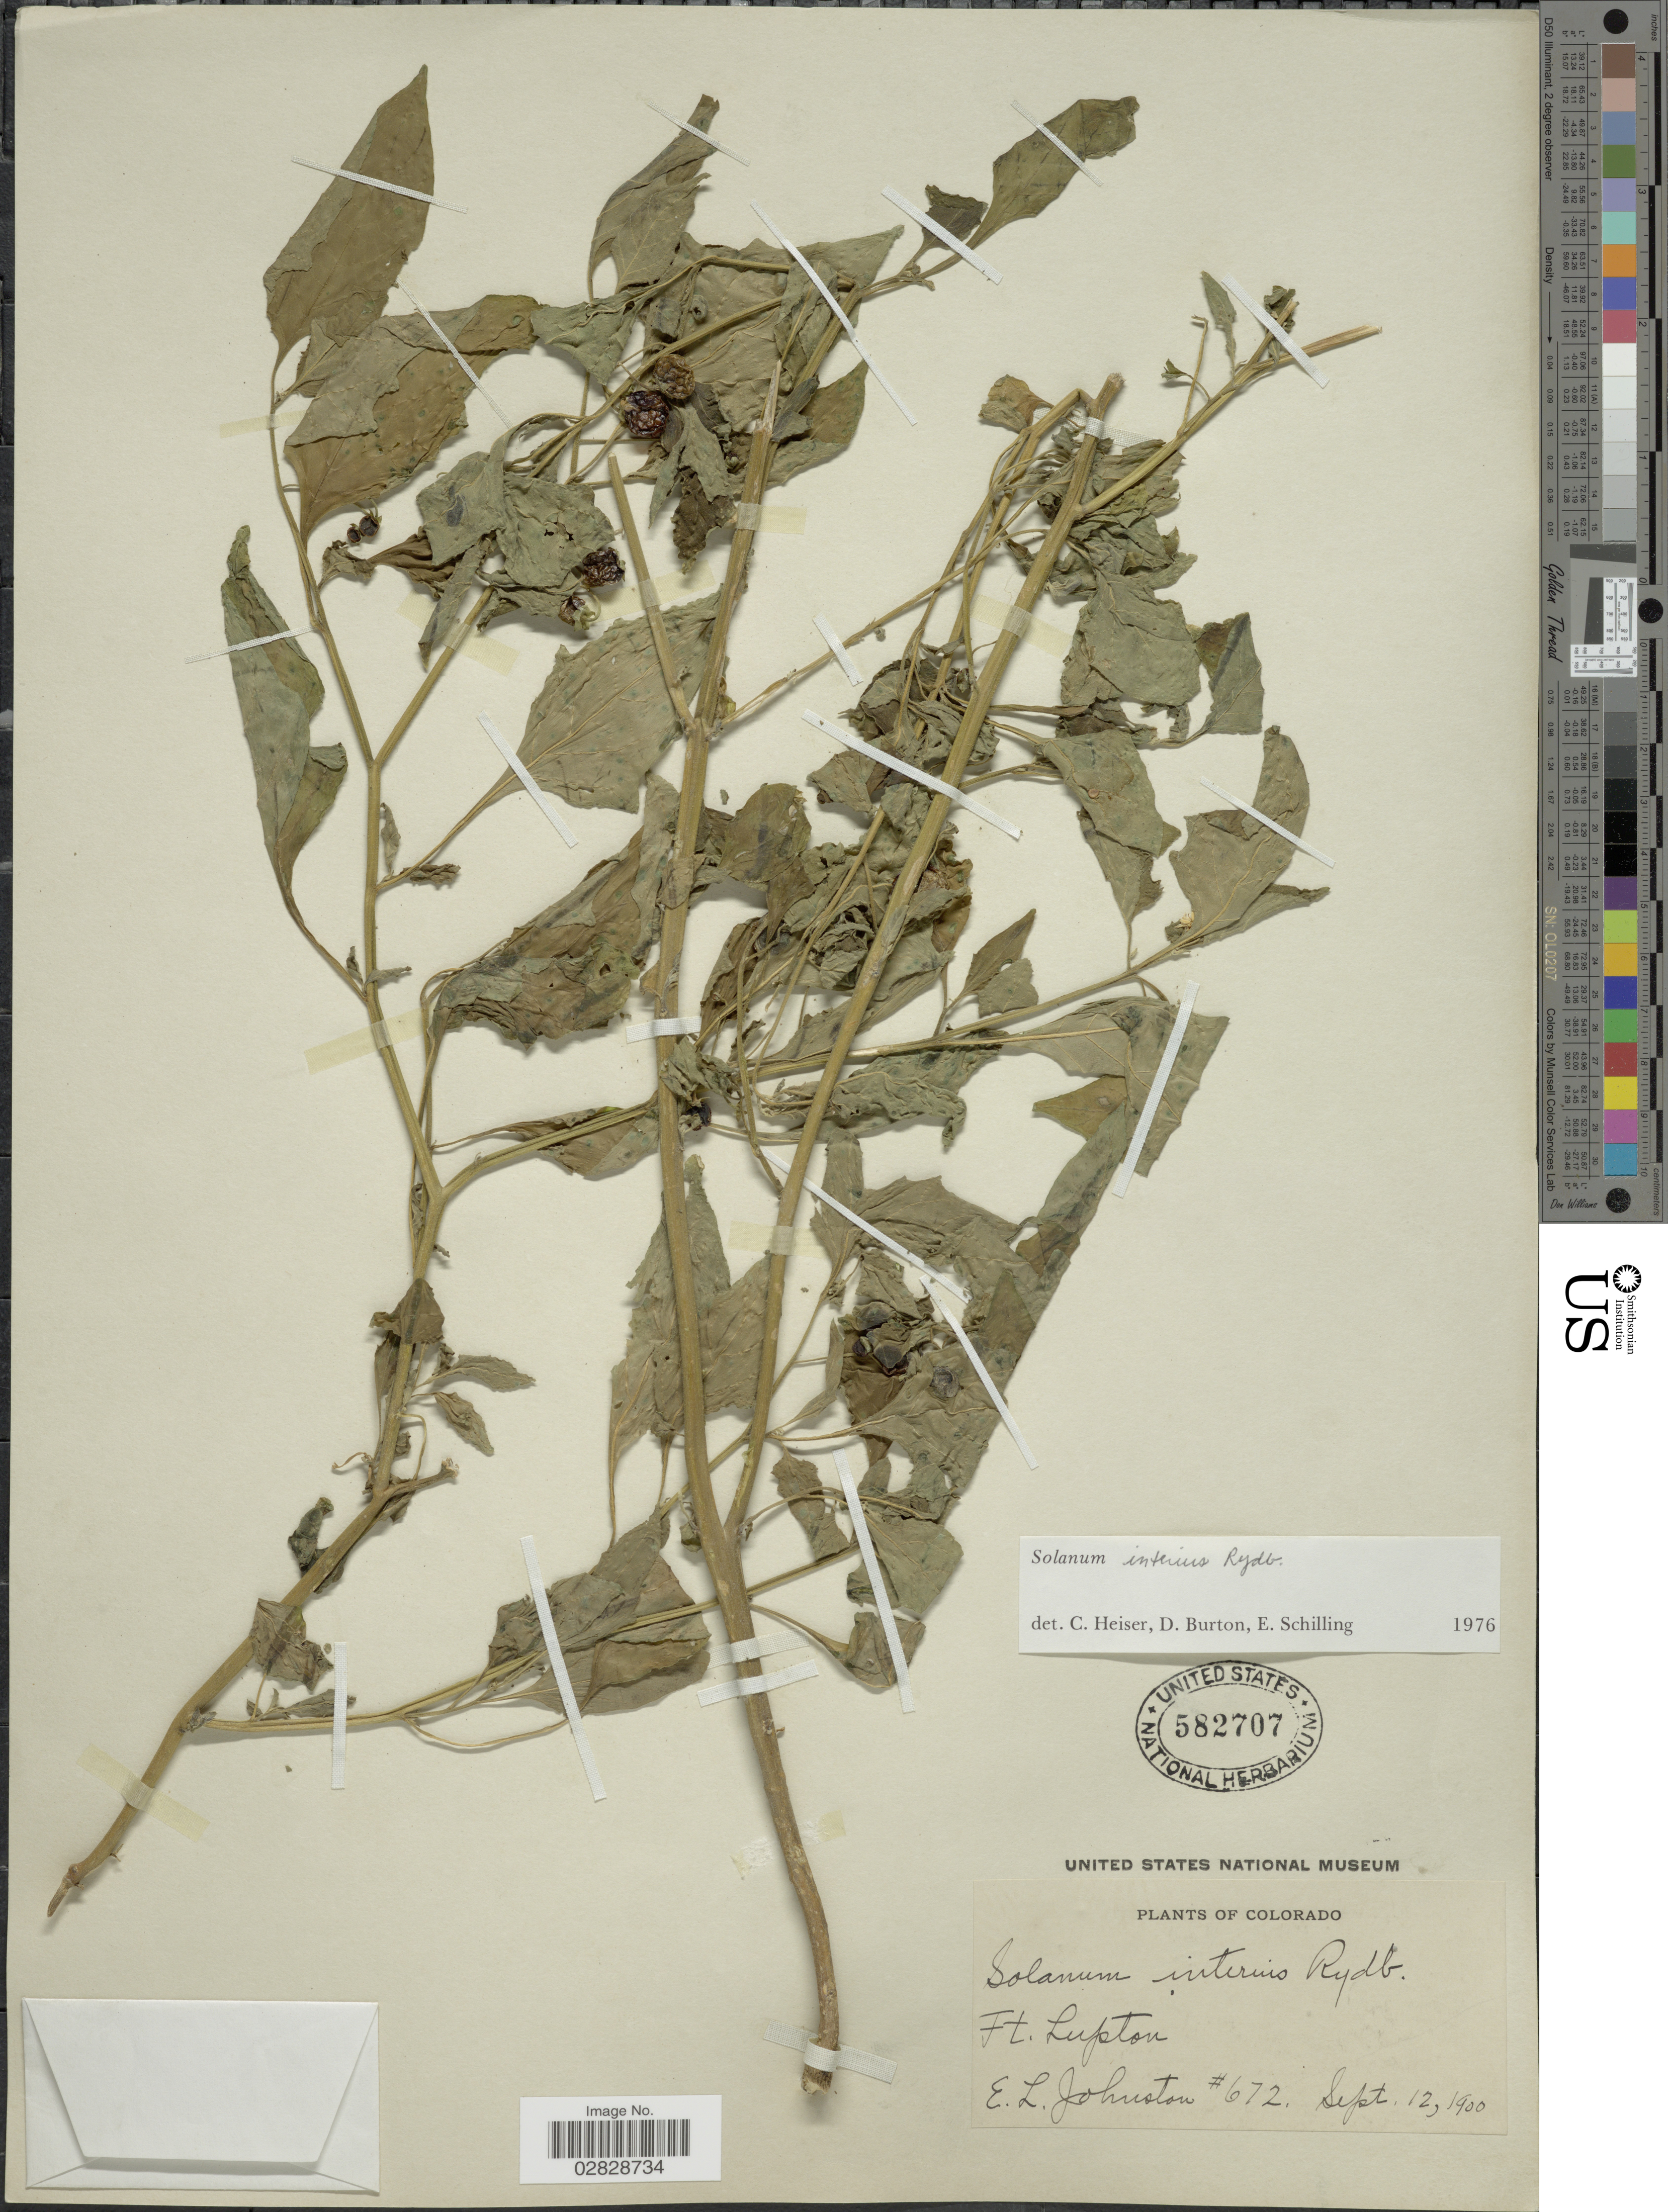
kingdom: Plantae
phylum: Tracheophyta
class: Magnoliopsida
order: Solanales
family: Solanaceae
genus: Solanum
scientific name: Solanum interius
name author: Rydb.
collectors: E. L. Johnston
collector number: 672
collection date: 1900-09-12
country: United States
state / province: Colorado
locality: Ft. Lupton.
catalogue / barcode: US 582707